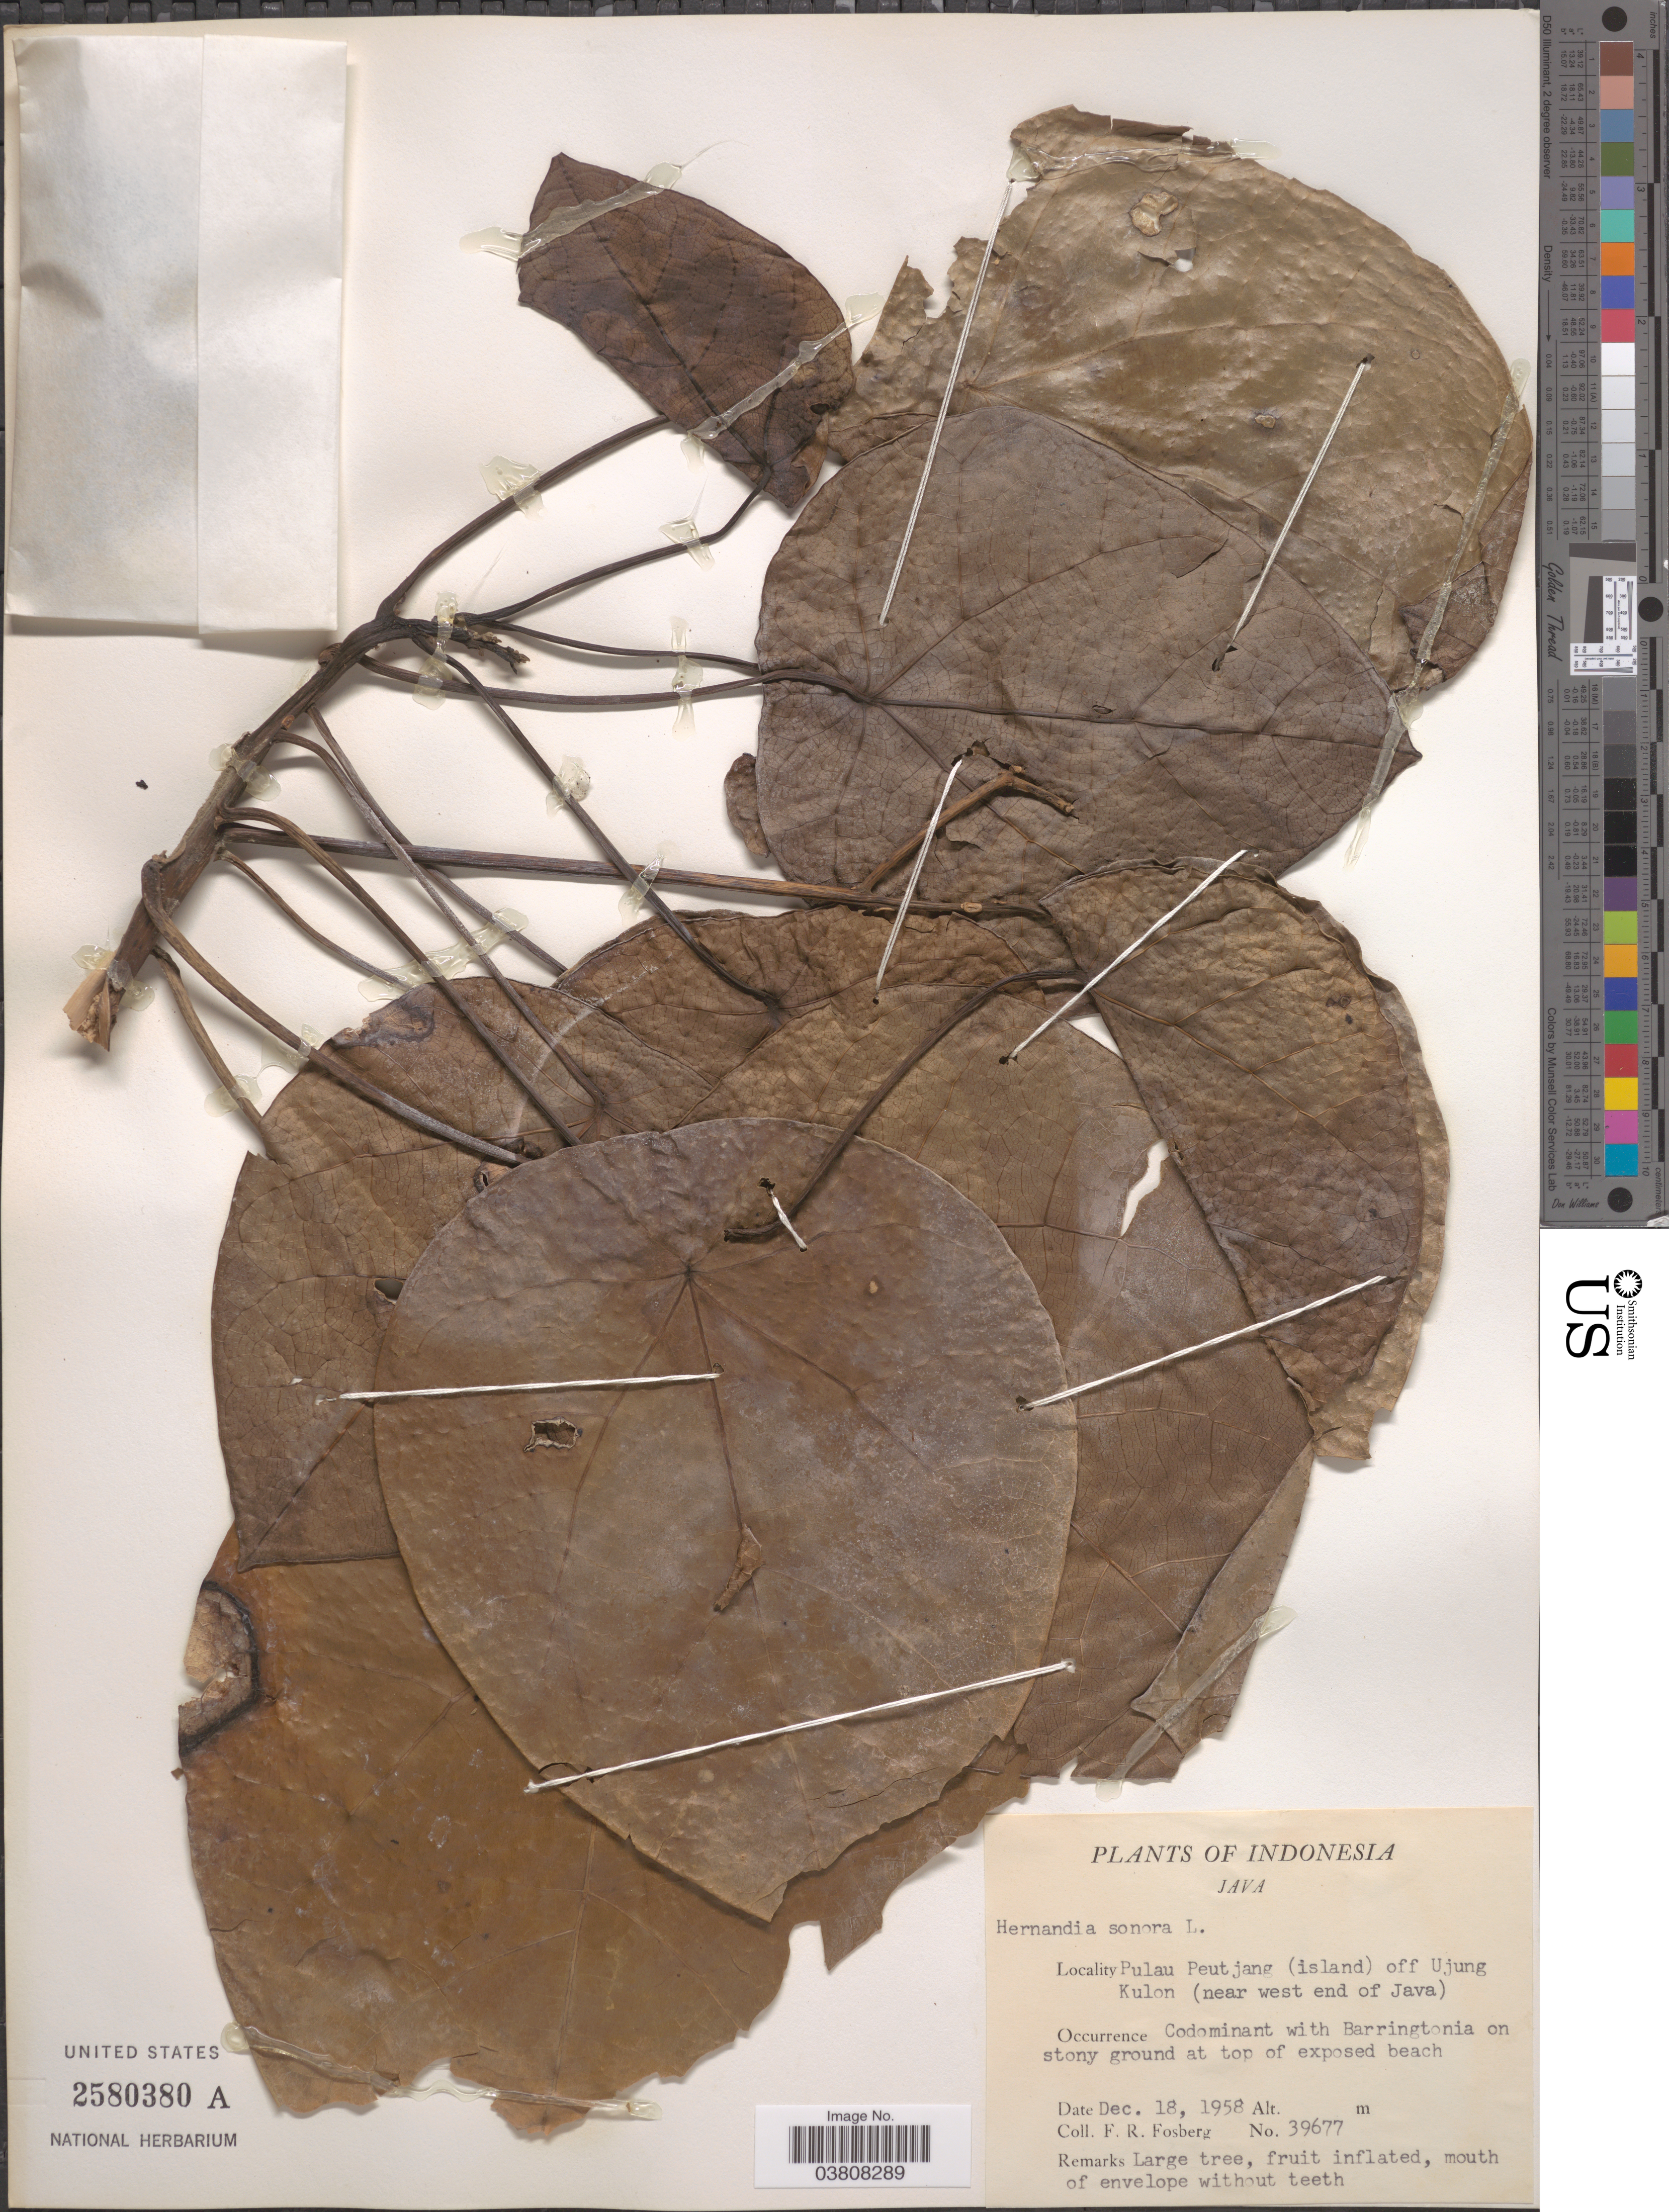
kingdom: Plantae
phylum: Tracheophyta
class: Magnoliopsida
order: Laurales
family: Hernandiaceae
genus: Hernandia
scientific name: Hernandia nymphaeifolia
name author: (C. Presl) Kubitzki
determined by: Strong, Mark T., (BOT), Smithsonian Institution - National Museum of Natural History (UNITED STATES)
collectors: F. R. Fosberg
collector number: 39677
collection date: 1958-12-18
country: Indonesia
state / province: Java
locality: Pulau Peutjang (island) off Ujung Kulon (near west end of Java).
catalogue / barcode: US 2580380A